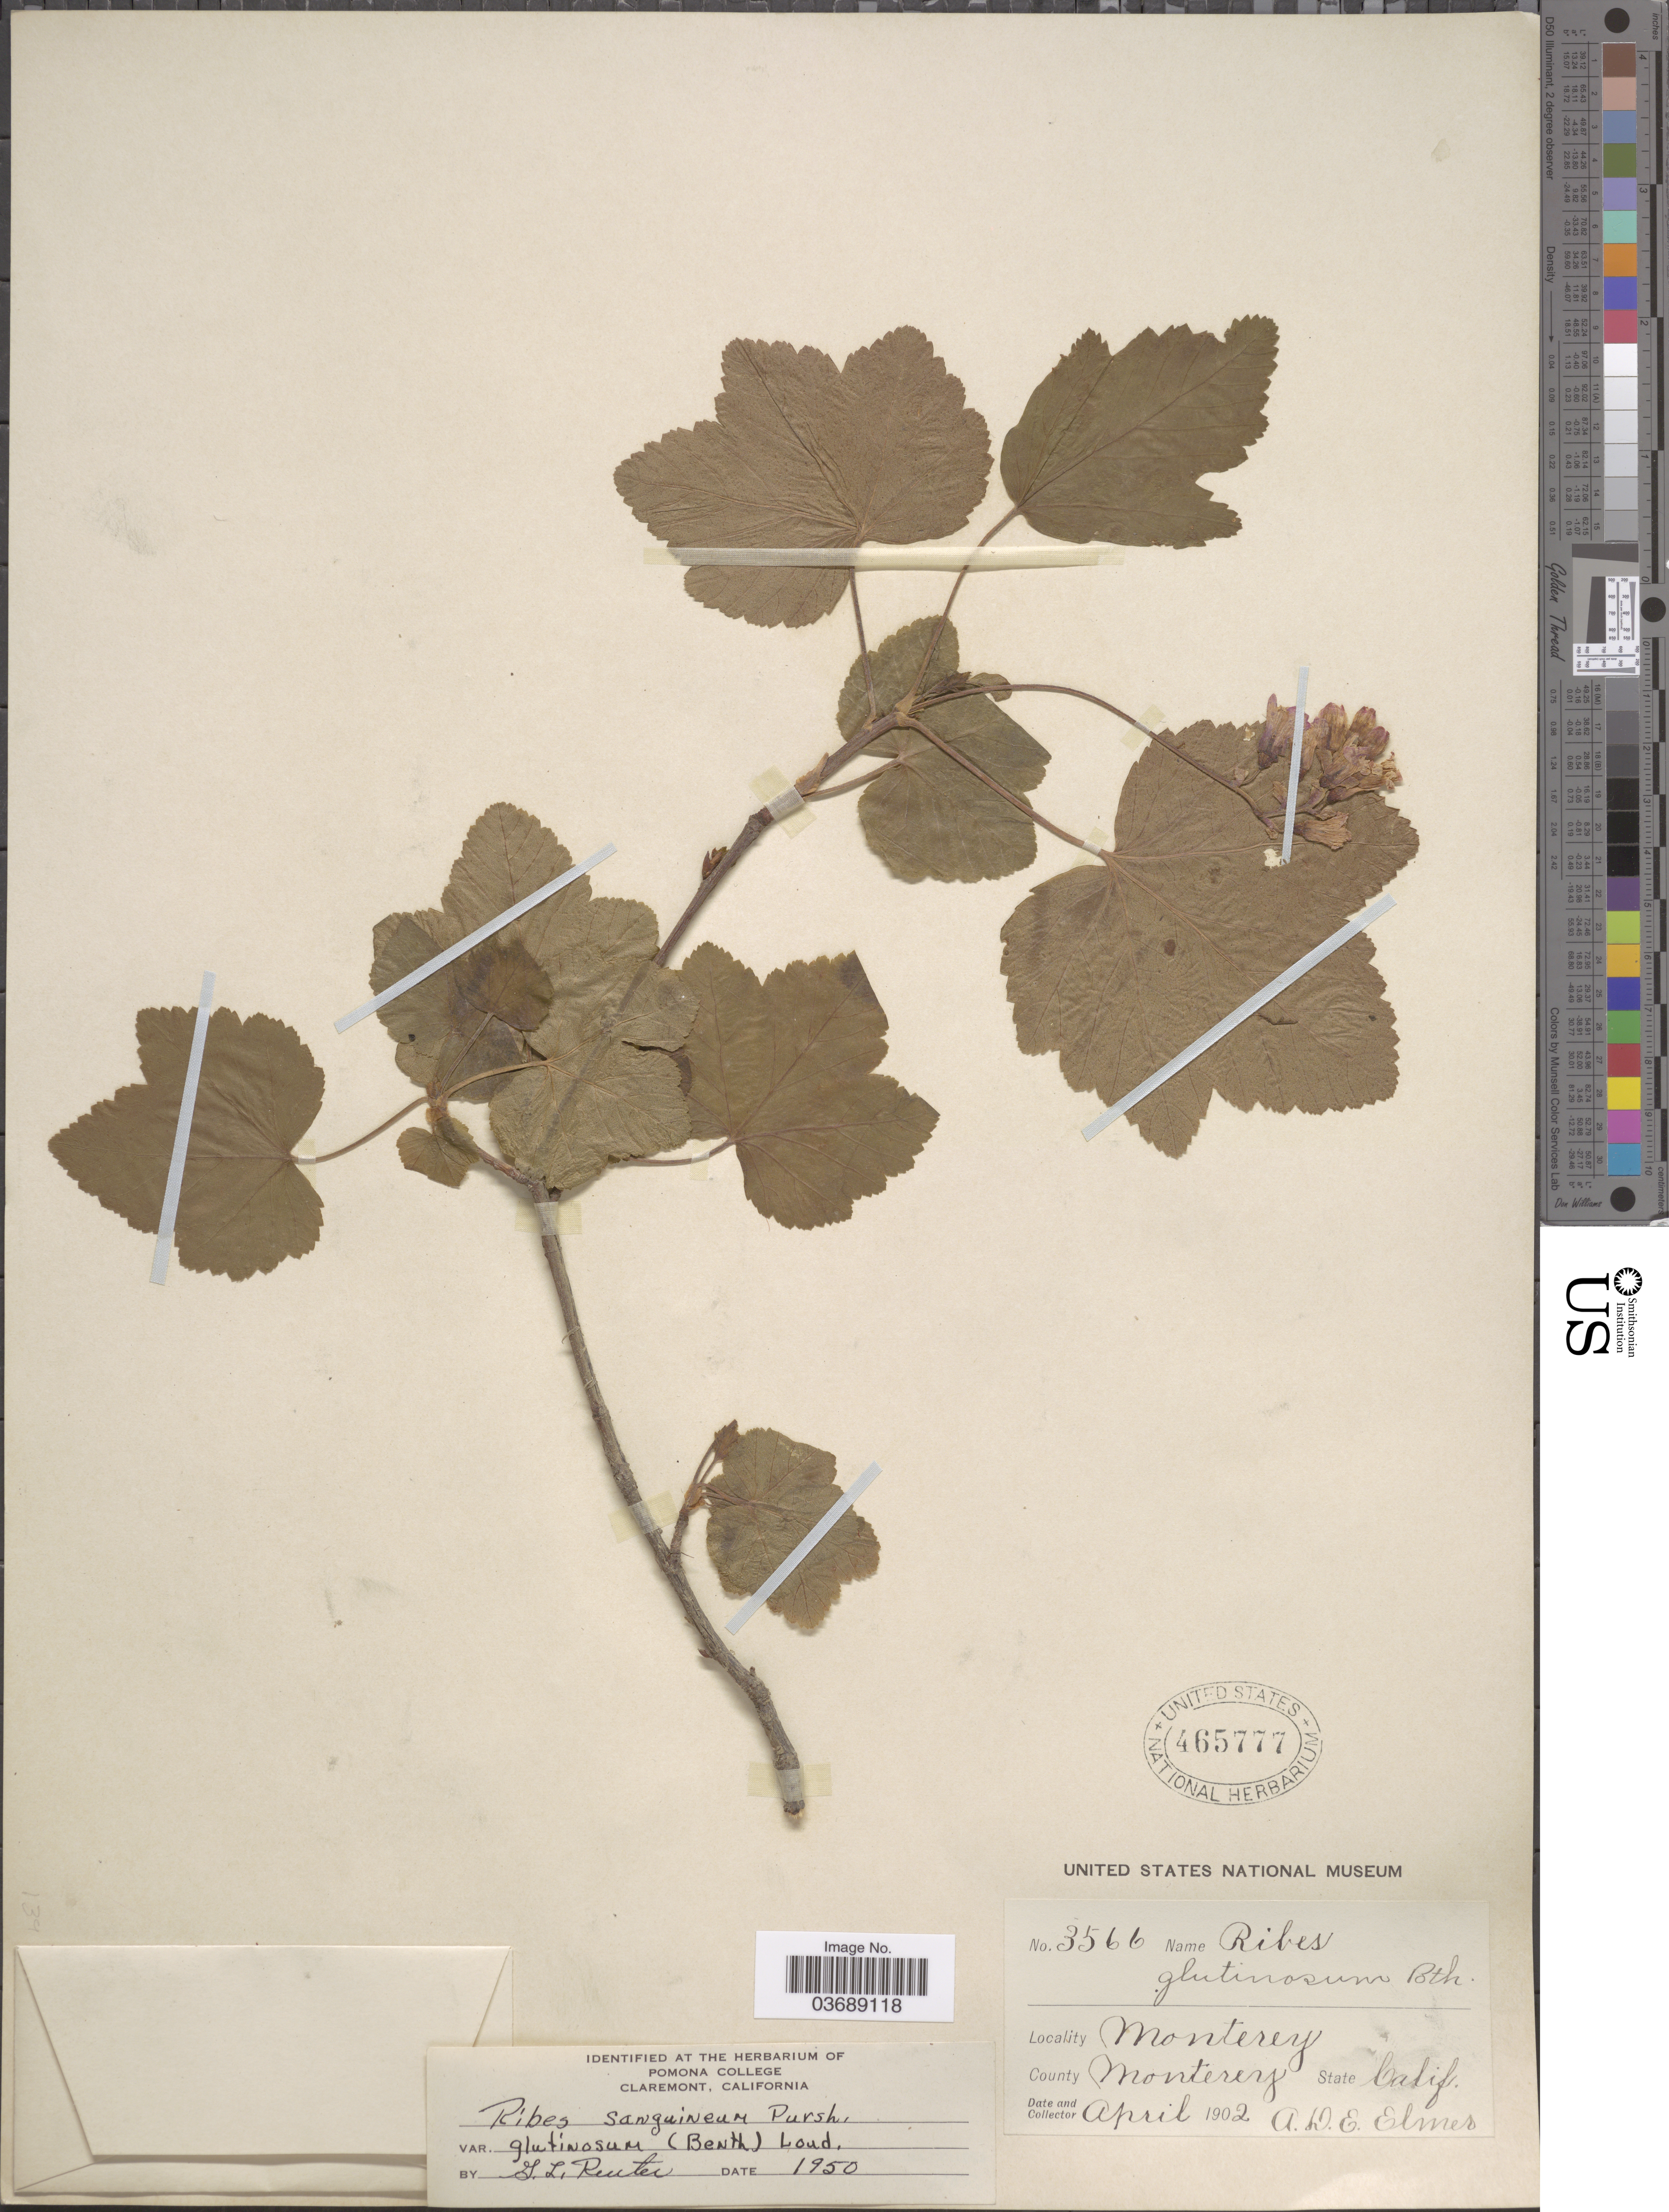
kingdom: Plantae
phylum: Tracheophyta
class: Magnoliopsida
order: Saxifragales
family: Grossulariaceae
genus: Ribes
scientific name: Ribes sanguineum var. glutinosum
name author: (Benth.) Loudon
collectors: A. D. E. Elmer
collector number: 3566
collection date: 1902-04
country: United States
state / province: California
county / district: Monterey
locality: Monterey. County Monterey.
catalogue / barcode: US 465777